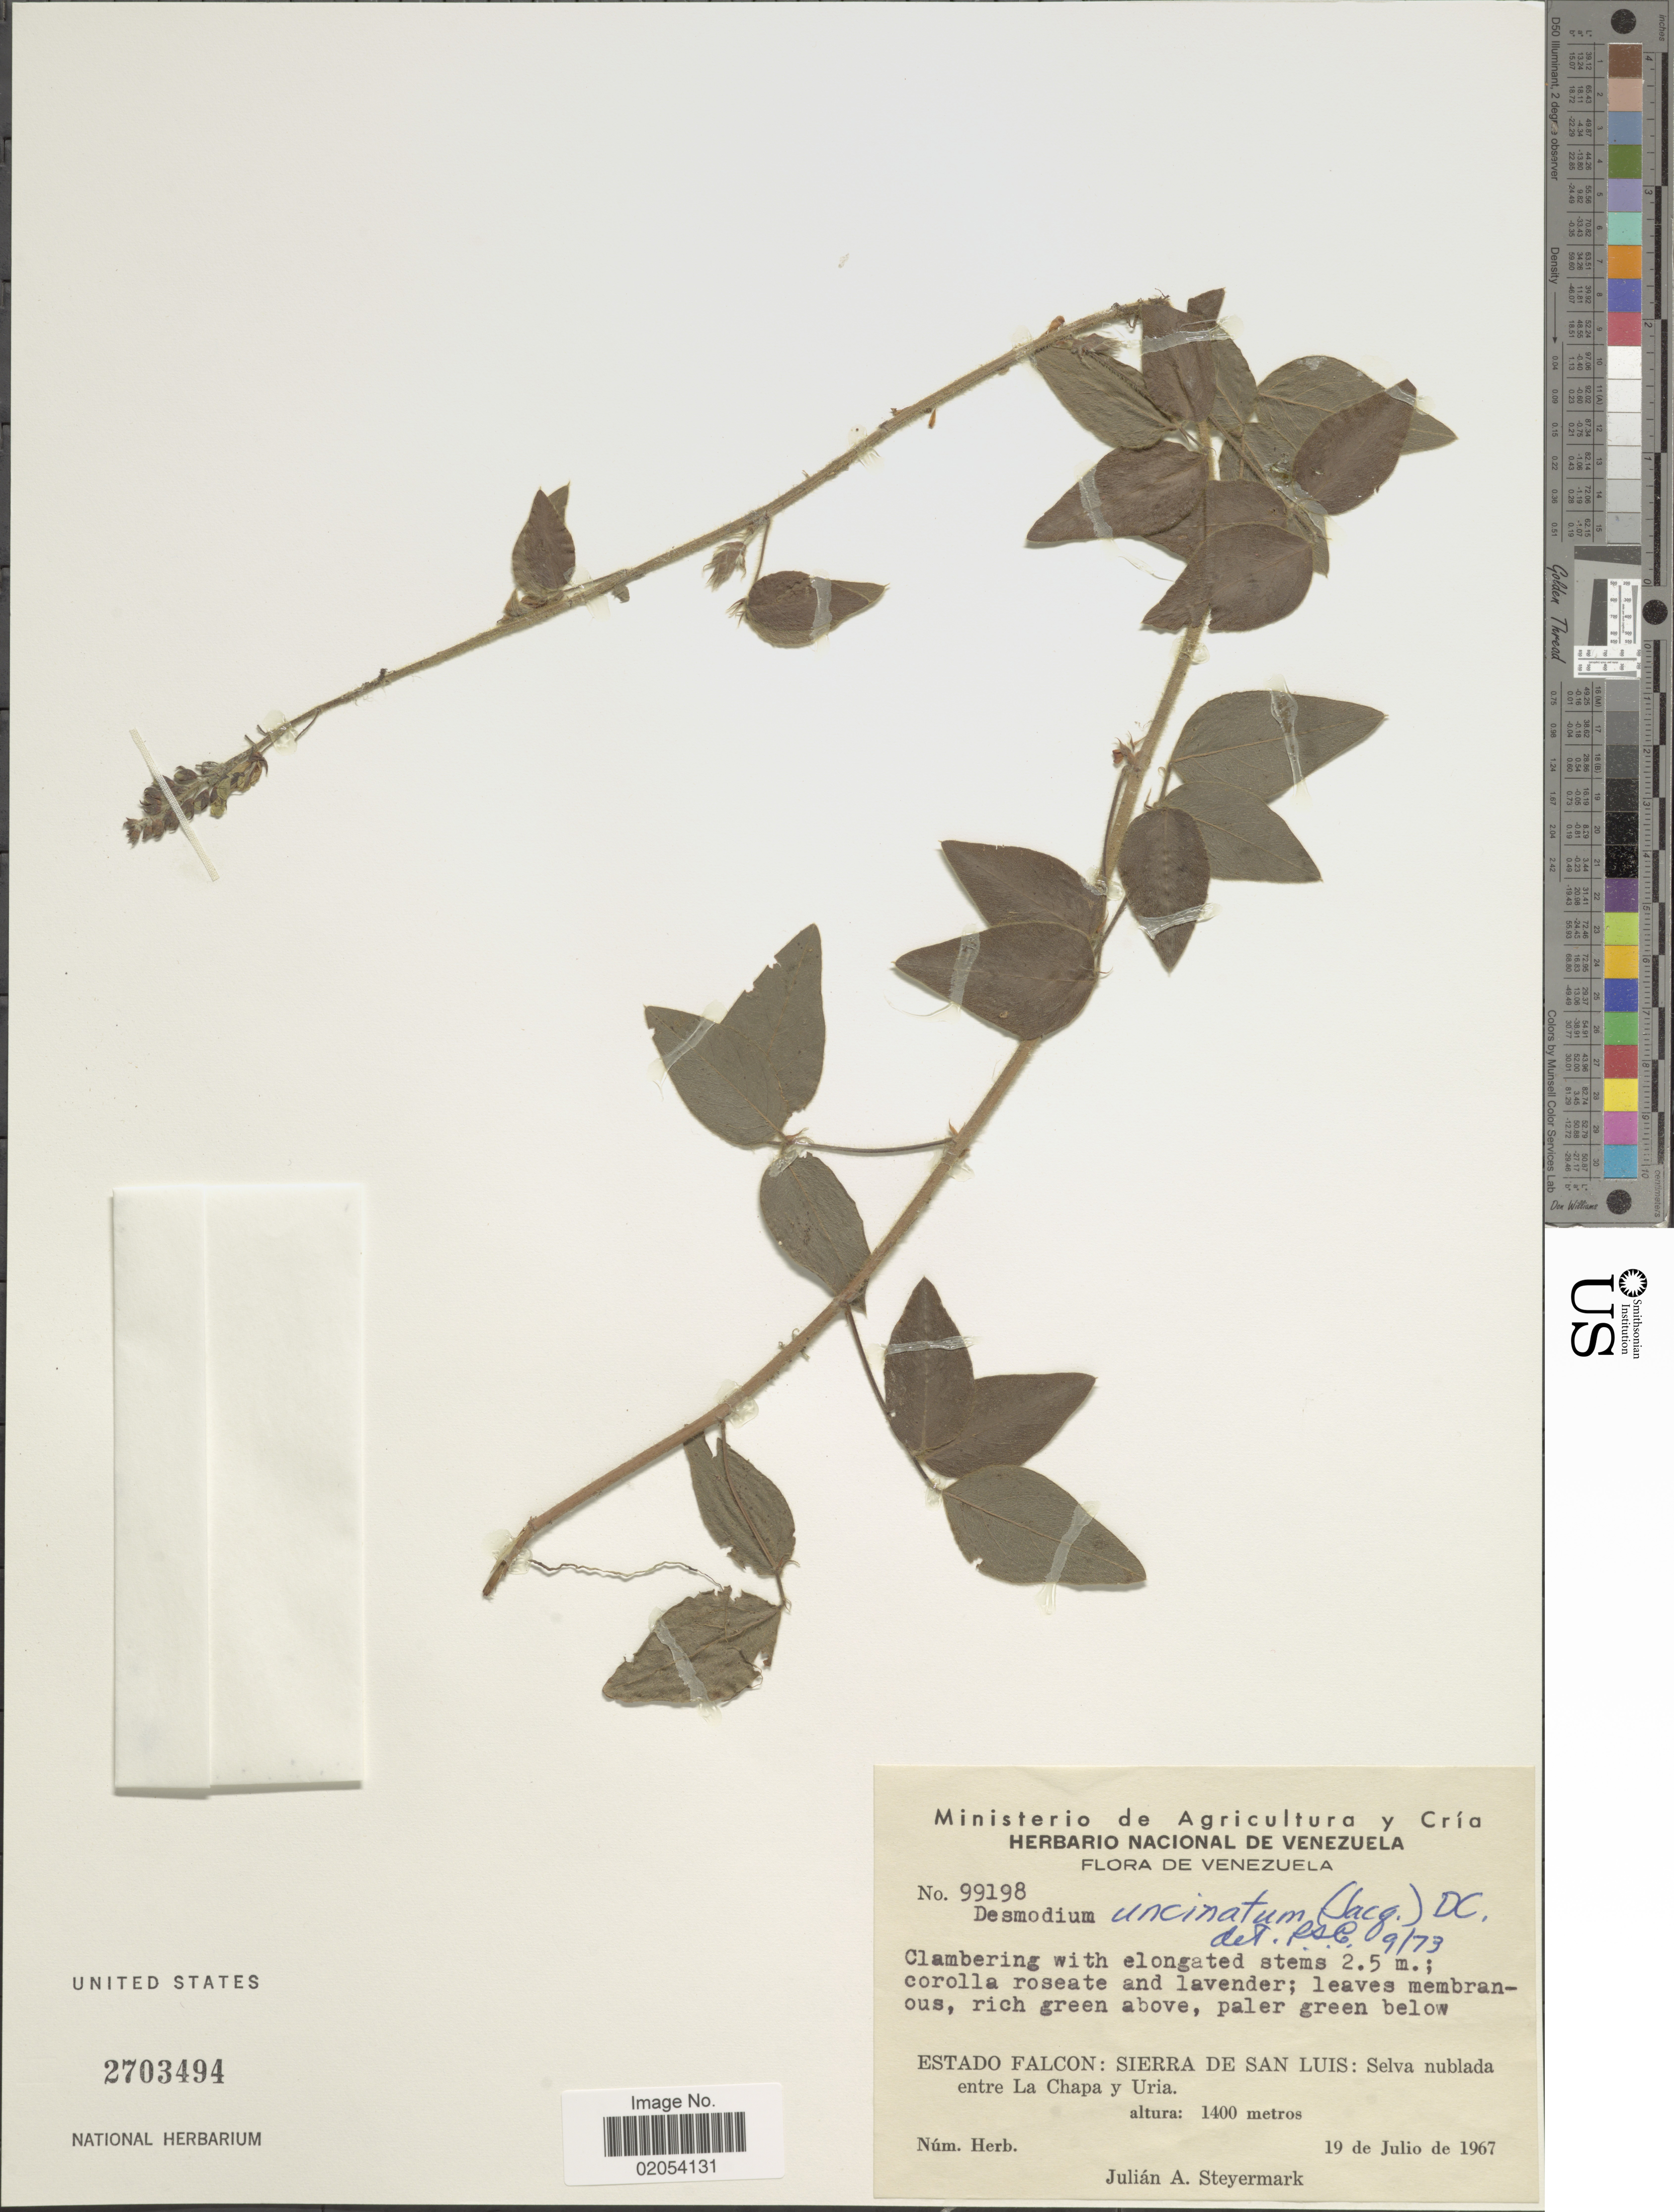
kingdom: Plantae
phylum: Tracheophyta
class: Magnoliopsida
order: Fabales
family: Fabaceae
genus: Desmodium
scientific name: Desmodium uncinatum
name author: (Jacq.) DC.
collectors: J. Steyermark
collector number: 99198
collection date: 1967-07-19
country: Venezuela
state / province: Falcón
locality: Sierra de San Luis: Selva nublada entre La Chapa y Uria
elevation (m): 1400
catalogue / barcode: US 2703494